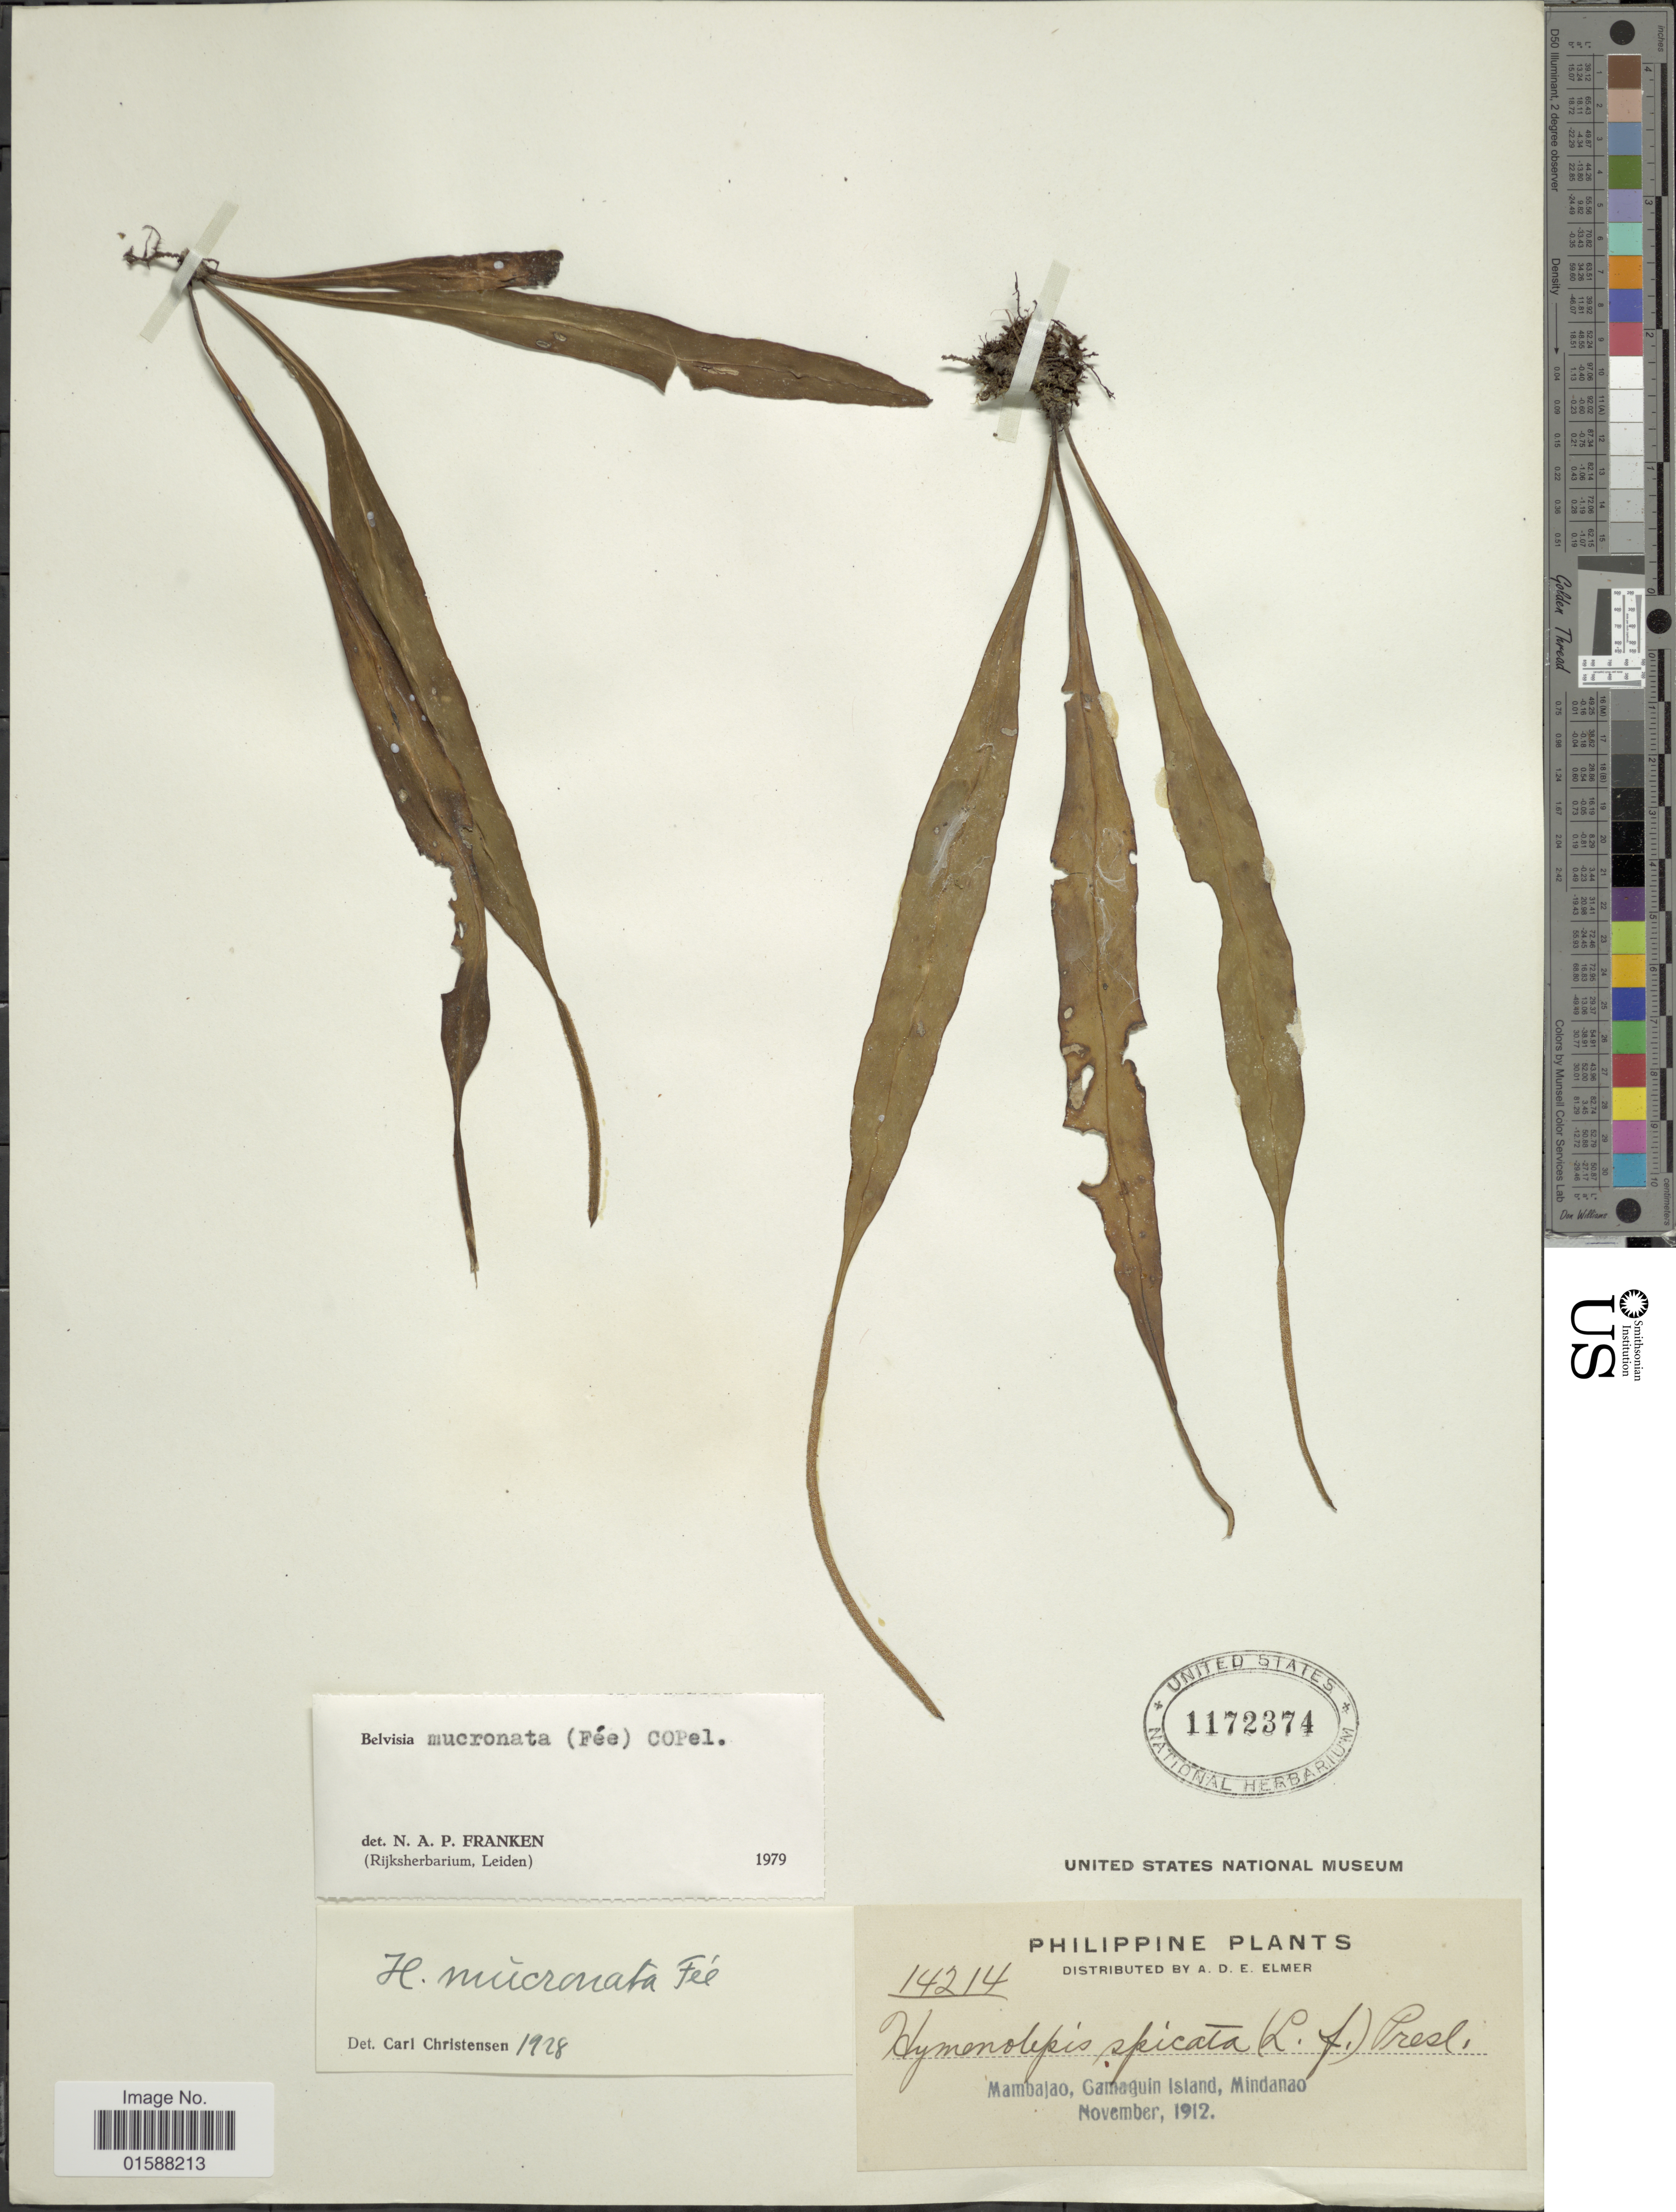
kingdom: Plantae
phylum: Tracheophyta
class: Polypodiopsida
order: Polypodiales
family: Polypodiaceae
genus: Lepisorus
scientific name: Lepisorus mucronatus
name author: (Fée) Li S. Wang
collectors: A. D. E. Elmer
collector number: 14214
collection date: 1912-11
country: Philippines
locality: Mambajao, Carmaguin Island, Mindanao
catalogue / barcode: US 1172374